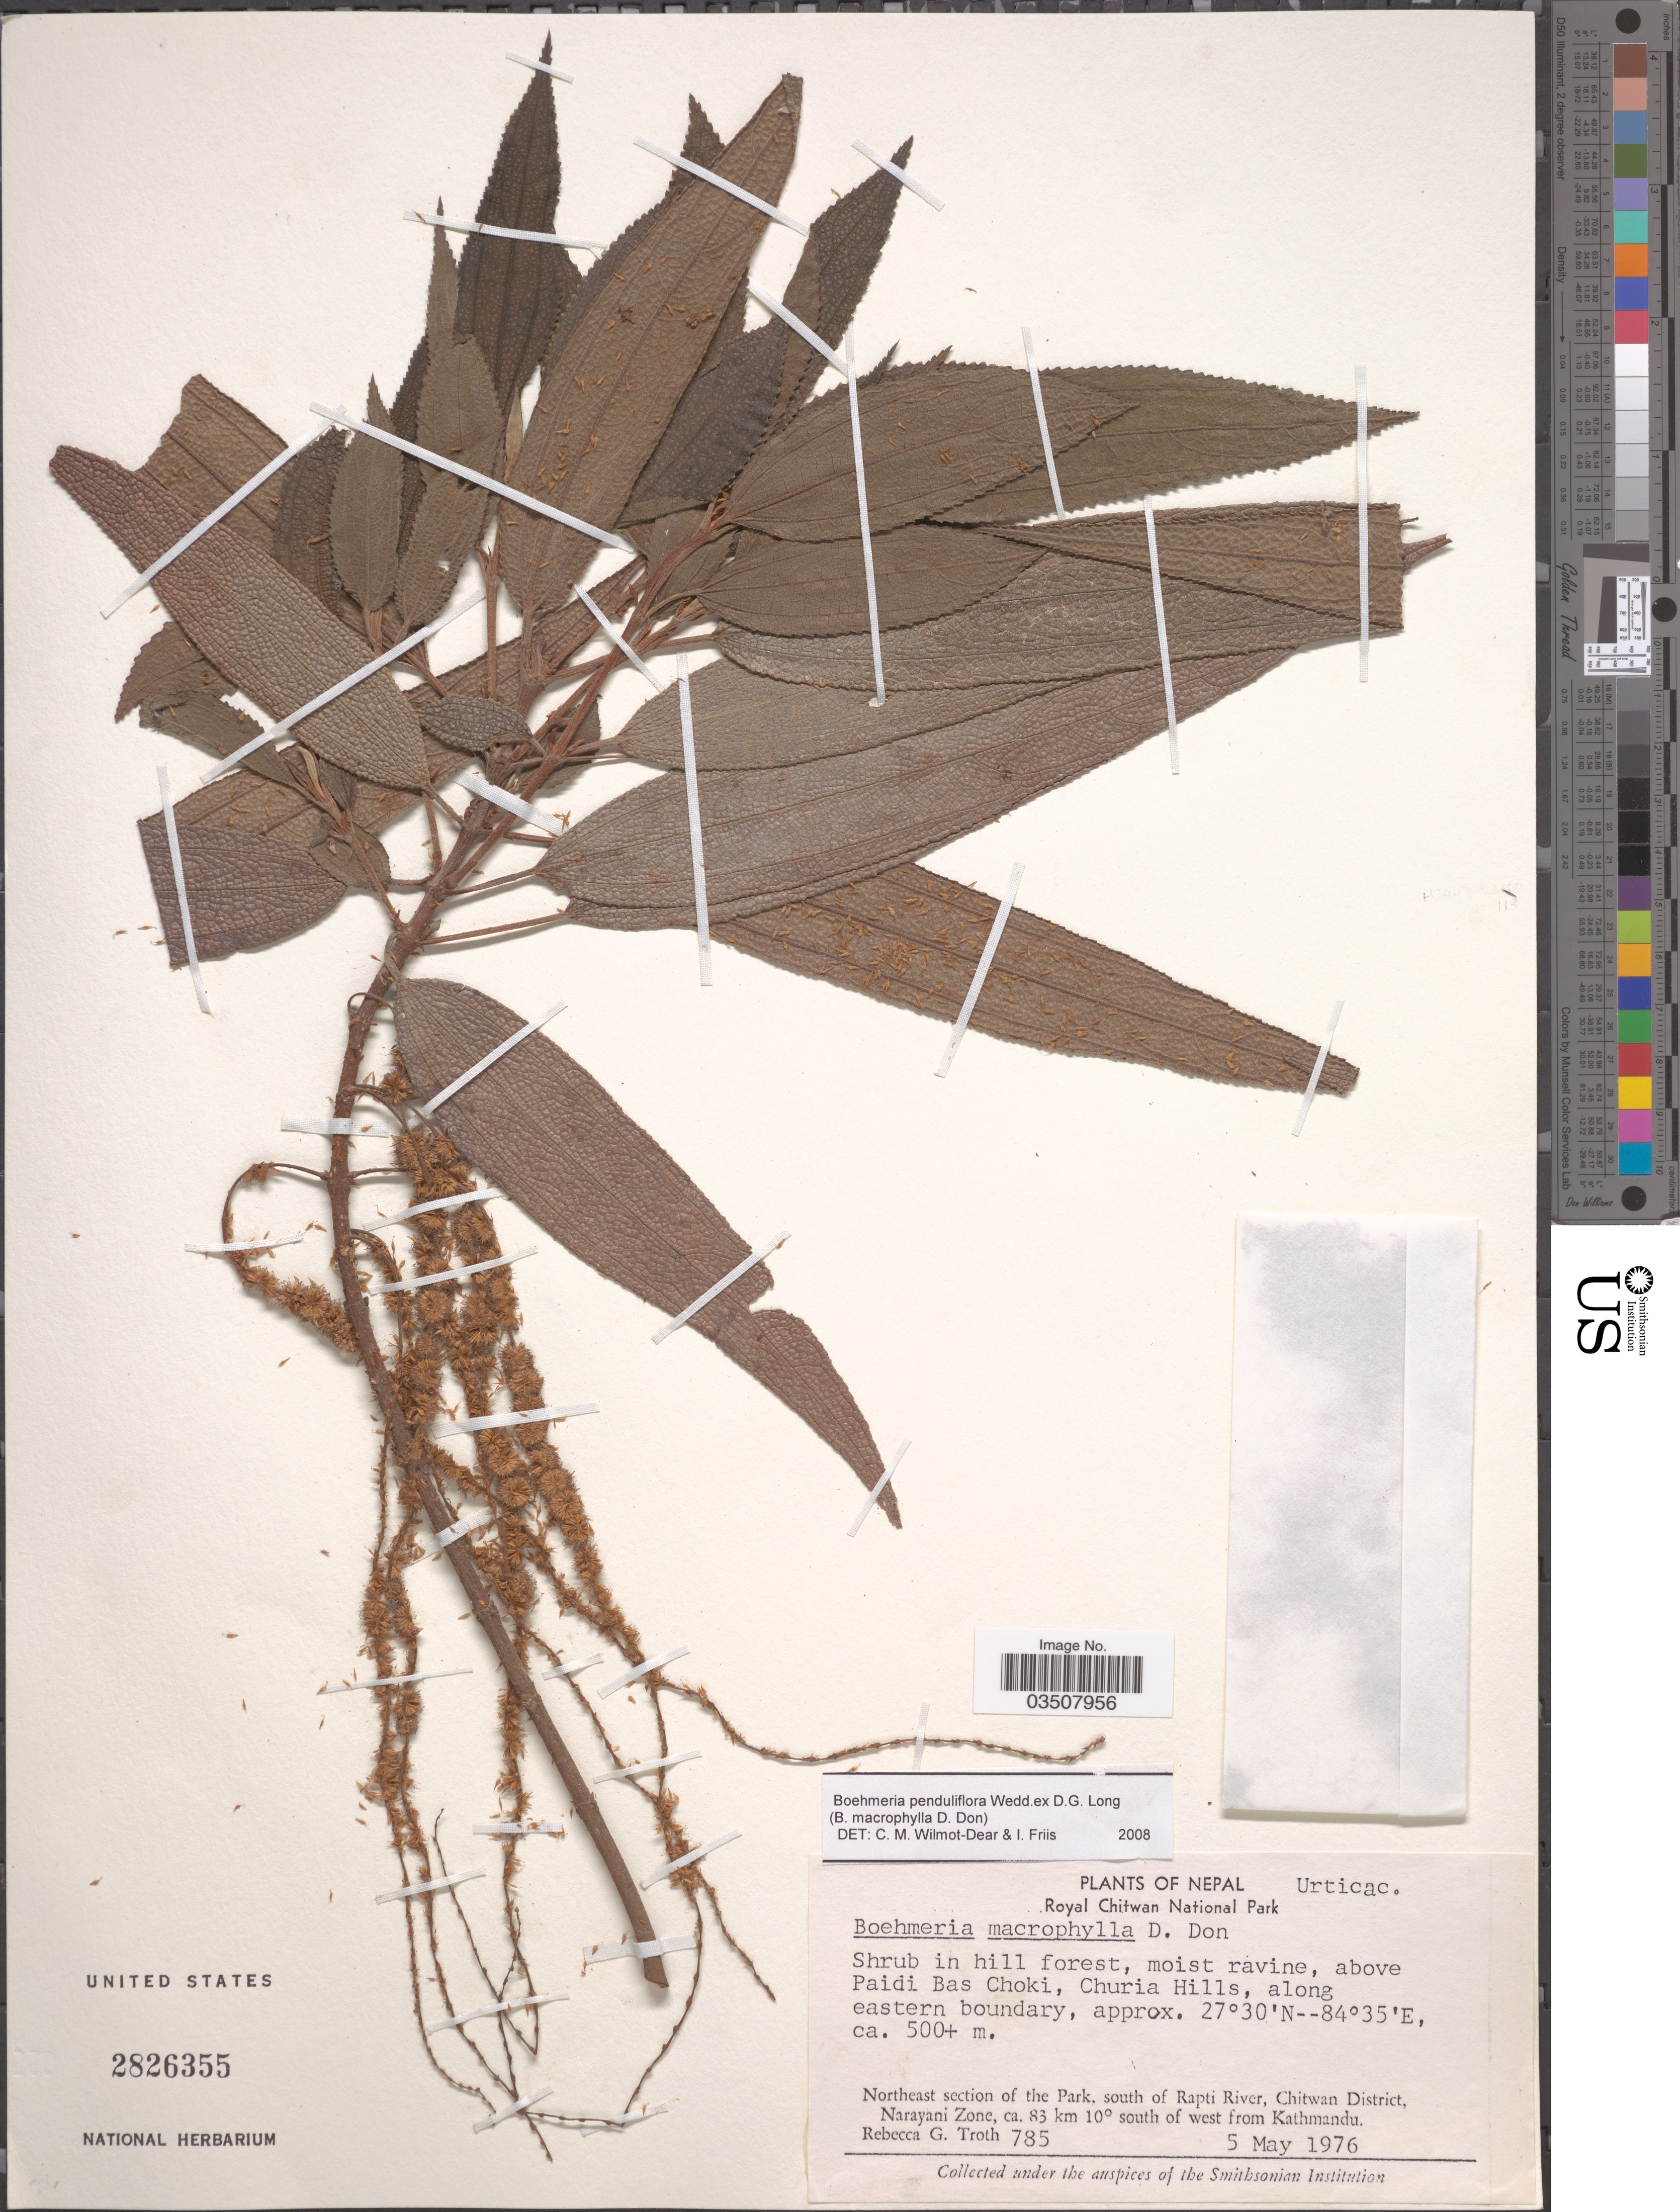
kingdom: Plantae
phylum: Tracheophyta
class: Magnoliopsida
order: Rosales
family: Urticaceae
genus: Boehmeria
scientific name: Boehmeria penduliflora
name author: Wedd. ex D.G. Long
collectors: R. Troth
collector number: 785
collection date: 1976-05-05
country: Nepal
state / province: Narayani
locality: Royal Chitwan National Park. Above Paidi Bas Choki, Churia Hills, along eastern boundary. Northeast section of the Park, south of Rapti River, Chitwan District, Narayani Zone, ca. 83 km 10° south of west from Kathmandu.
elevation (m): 500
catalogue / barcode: US 2826355